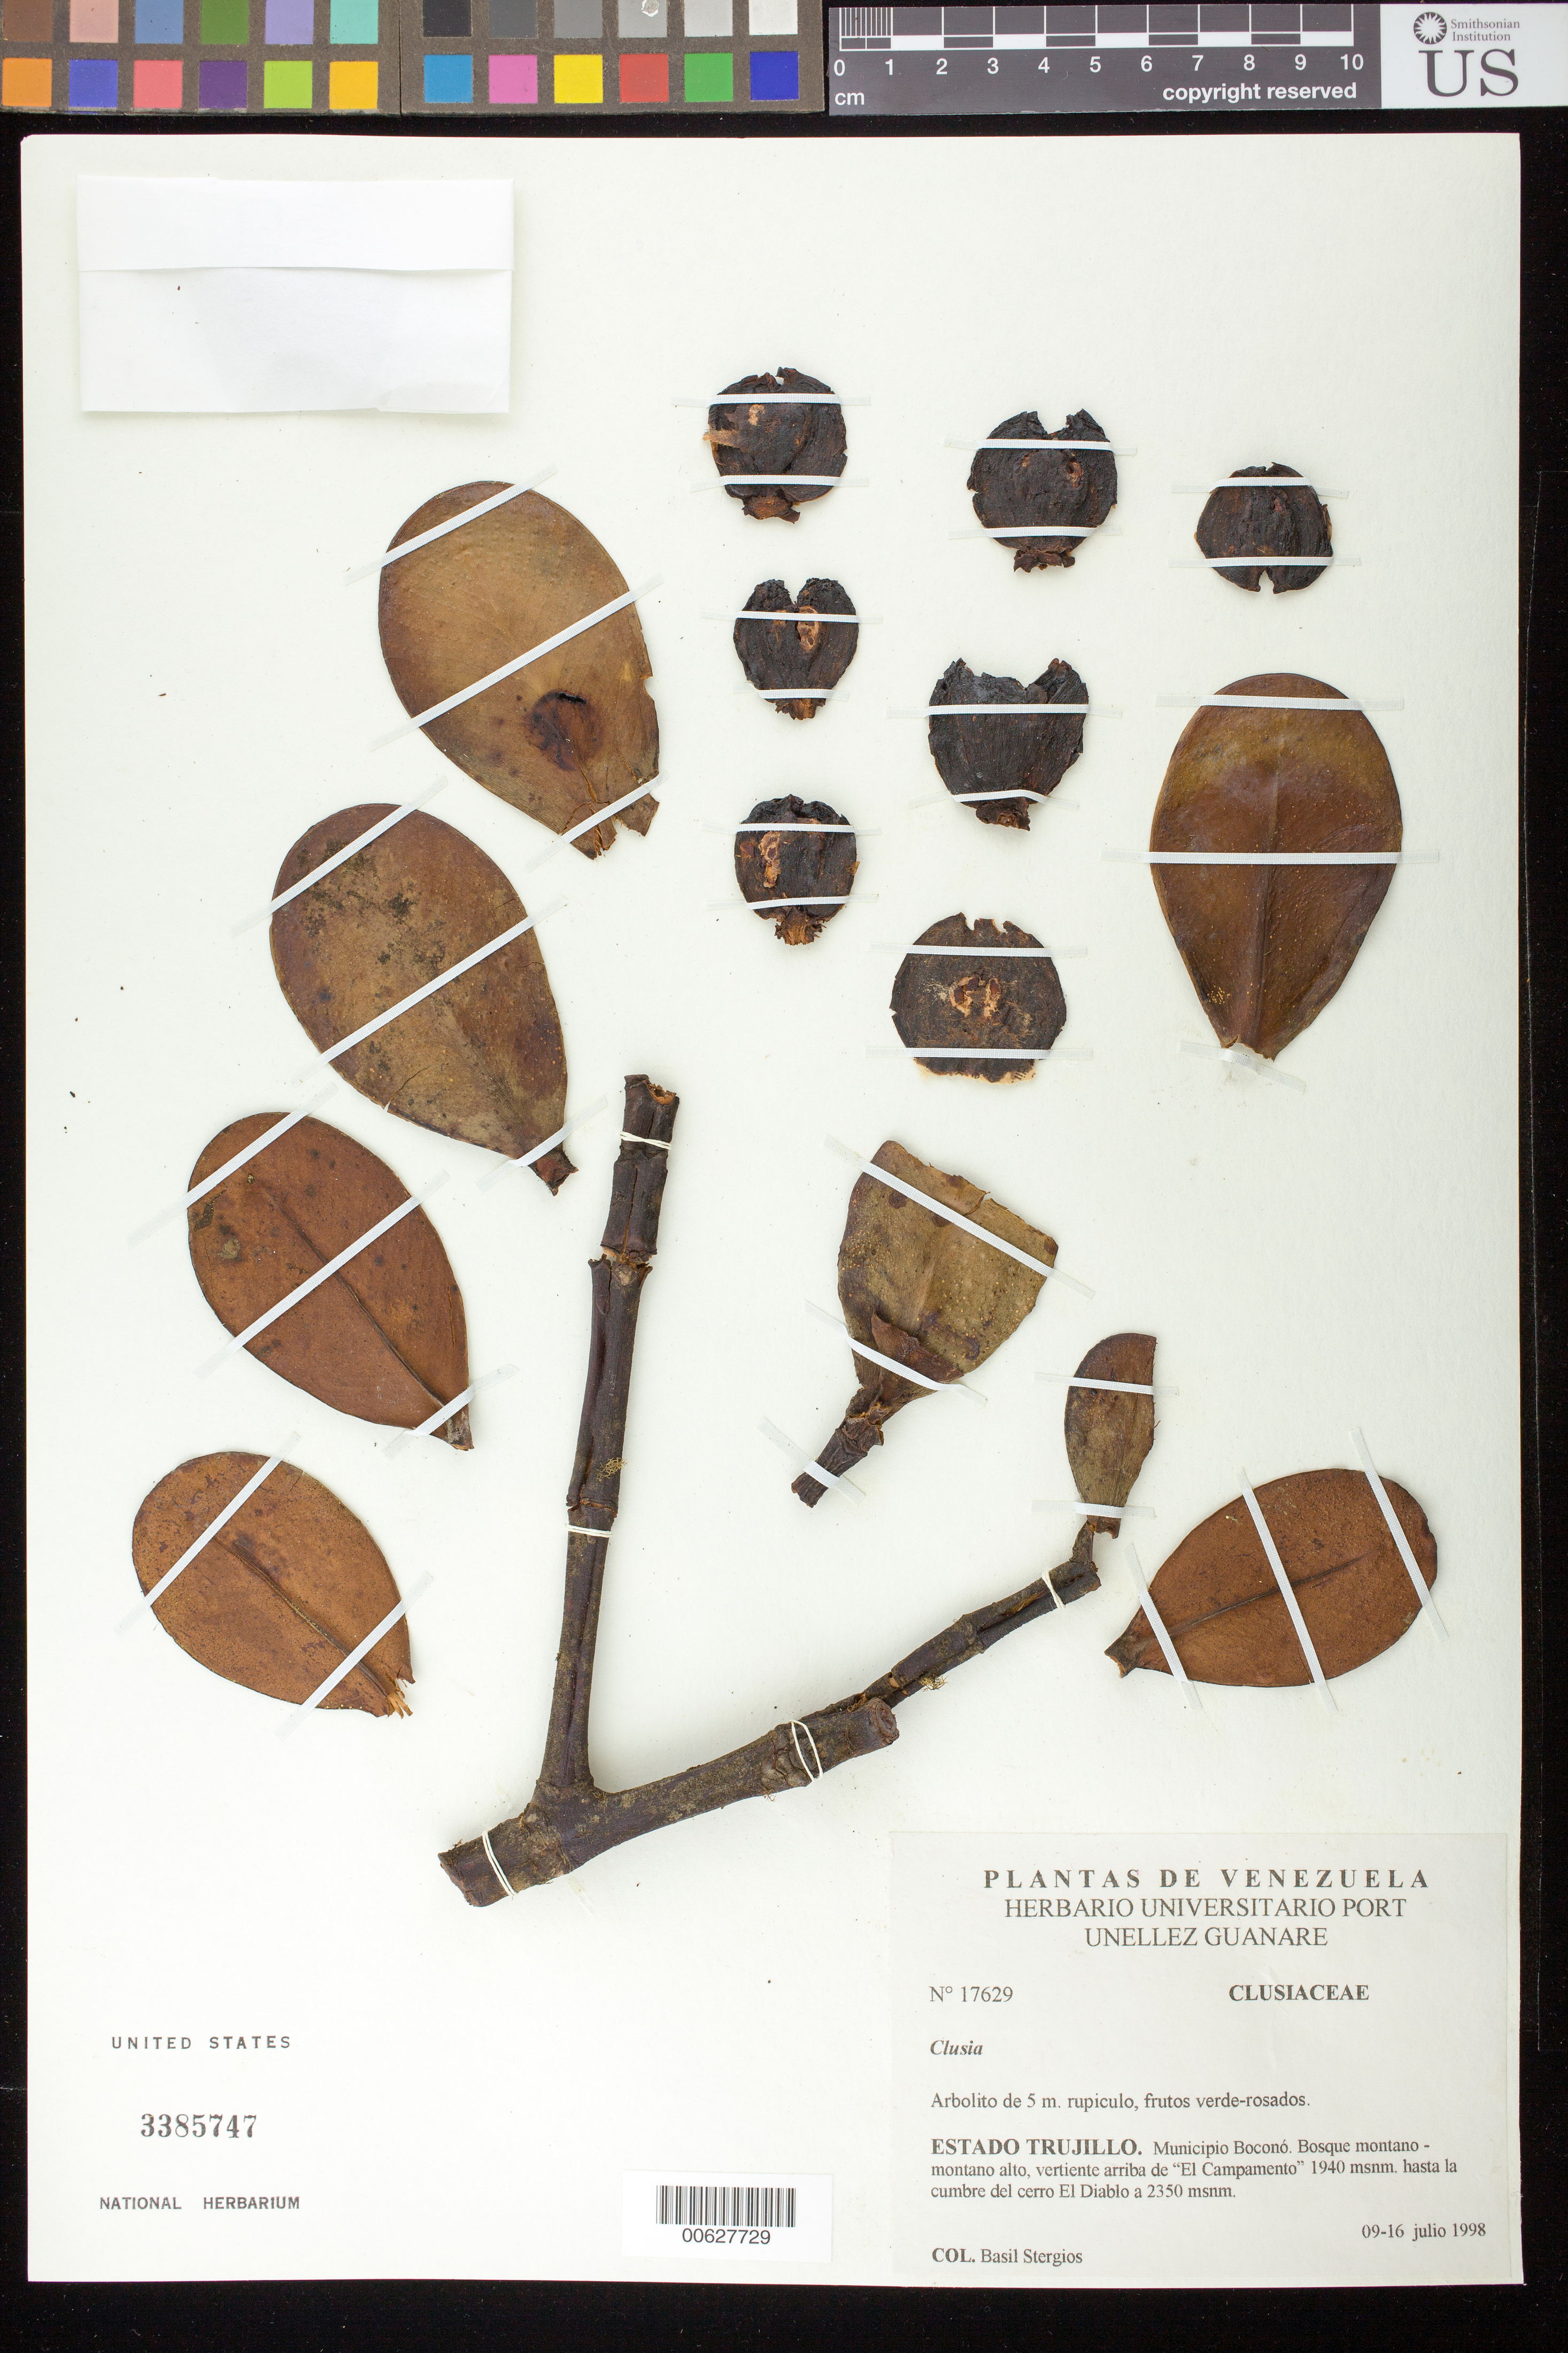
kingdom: Plantae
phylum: Tracheophyta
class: Magnoliopsida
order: Malpighiales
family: Clusiaceae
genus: Clusia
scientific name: Clusia sp.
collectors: B. G. Stergios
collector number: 17629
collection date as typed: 09 Jul 1998 to 16 Jul 1998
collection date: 1998-07-09/1998-07-16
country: Venezuela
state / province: Trujillo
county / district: Boconó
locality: Vertiente arriba de El Campamento 1940 m hasta la cumbre del cerro El Diablo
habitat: Bosque montano - montano alto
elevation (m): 1940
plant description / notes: FTG, PORT, US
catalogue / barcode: US 3385747